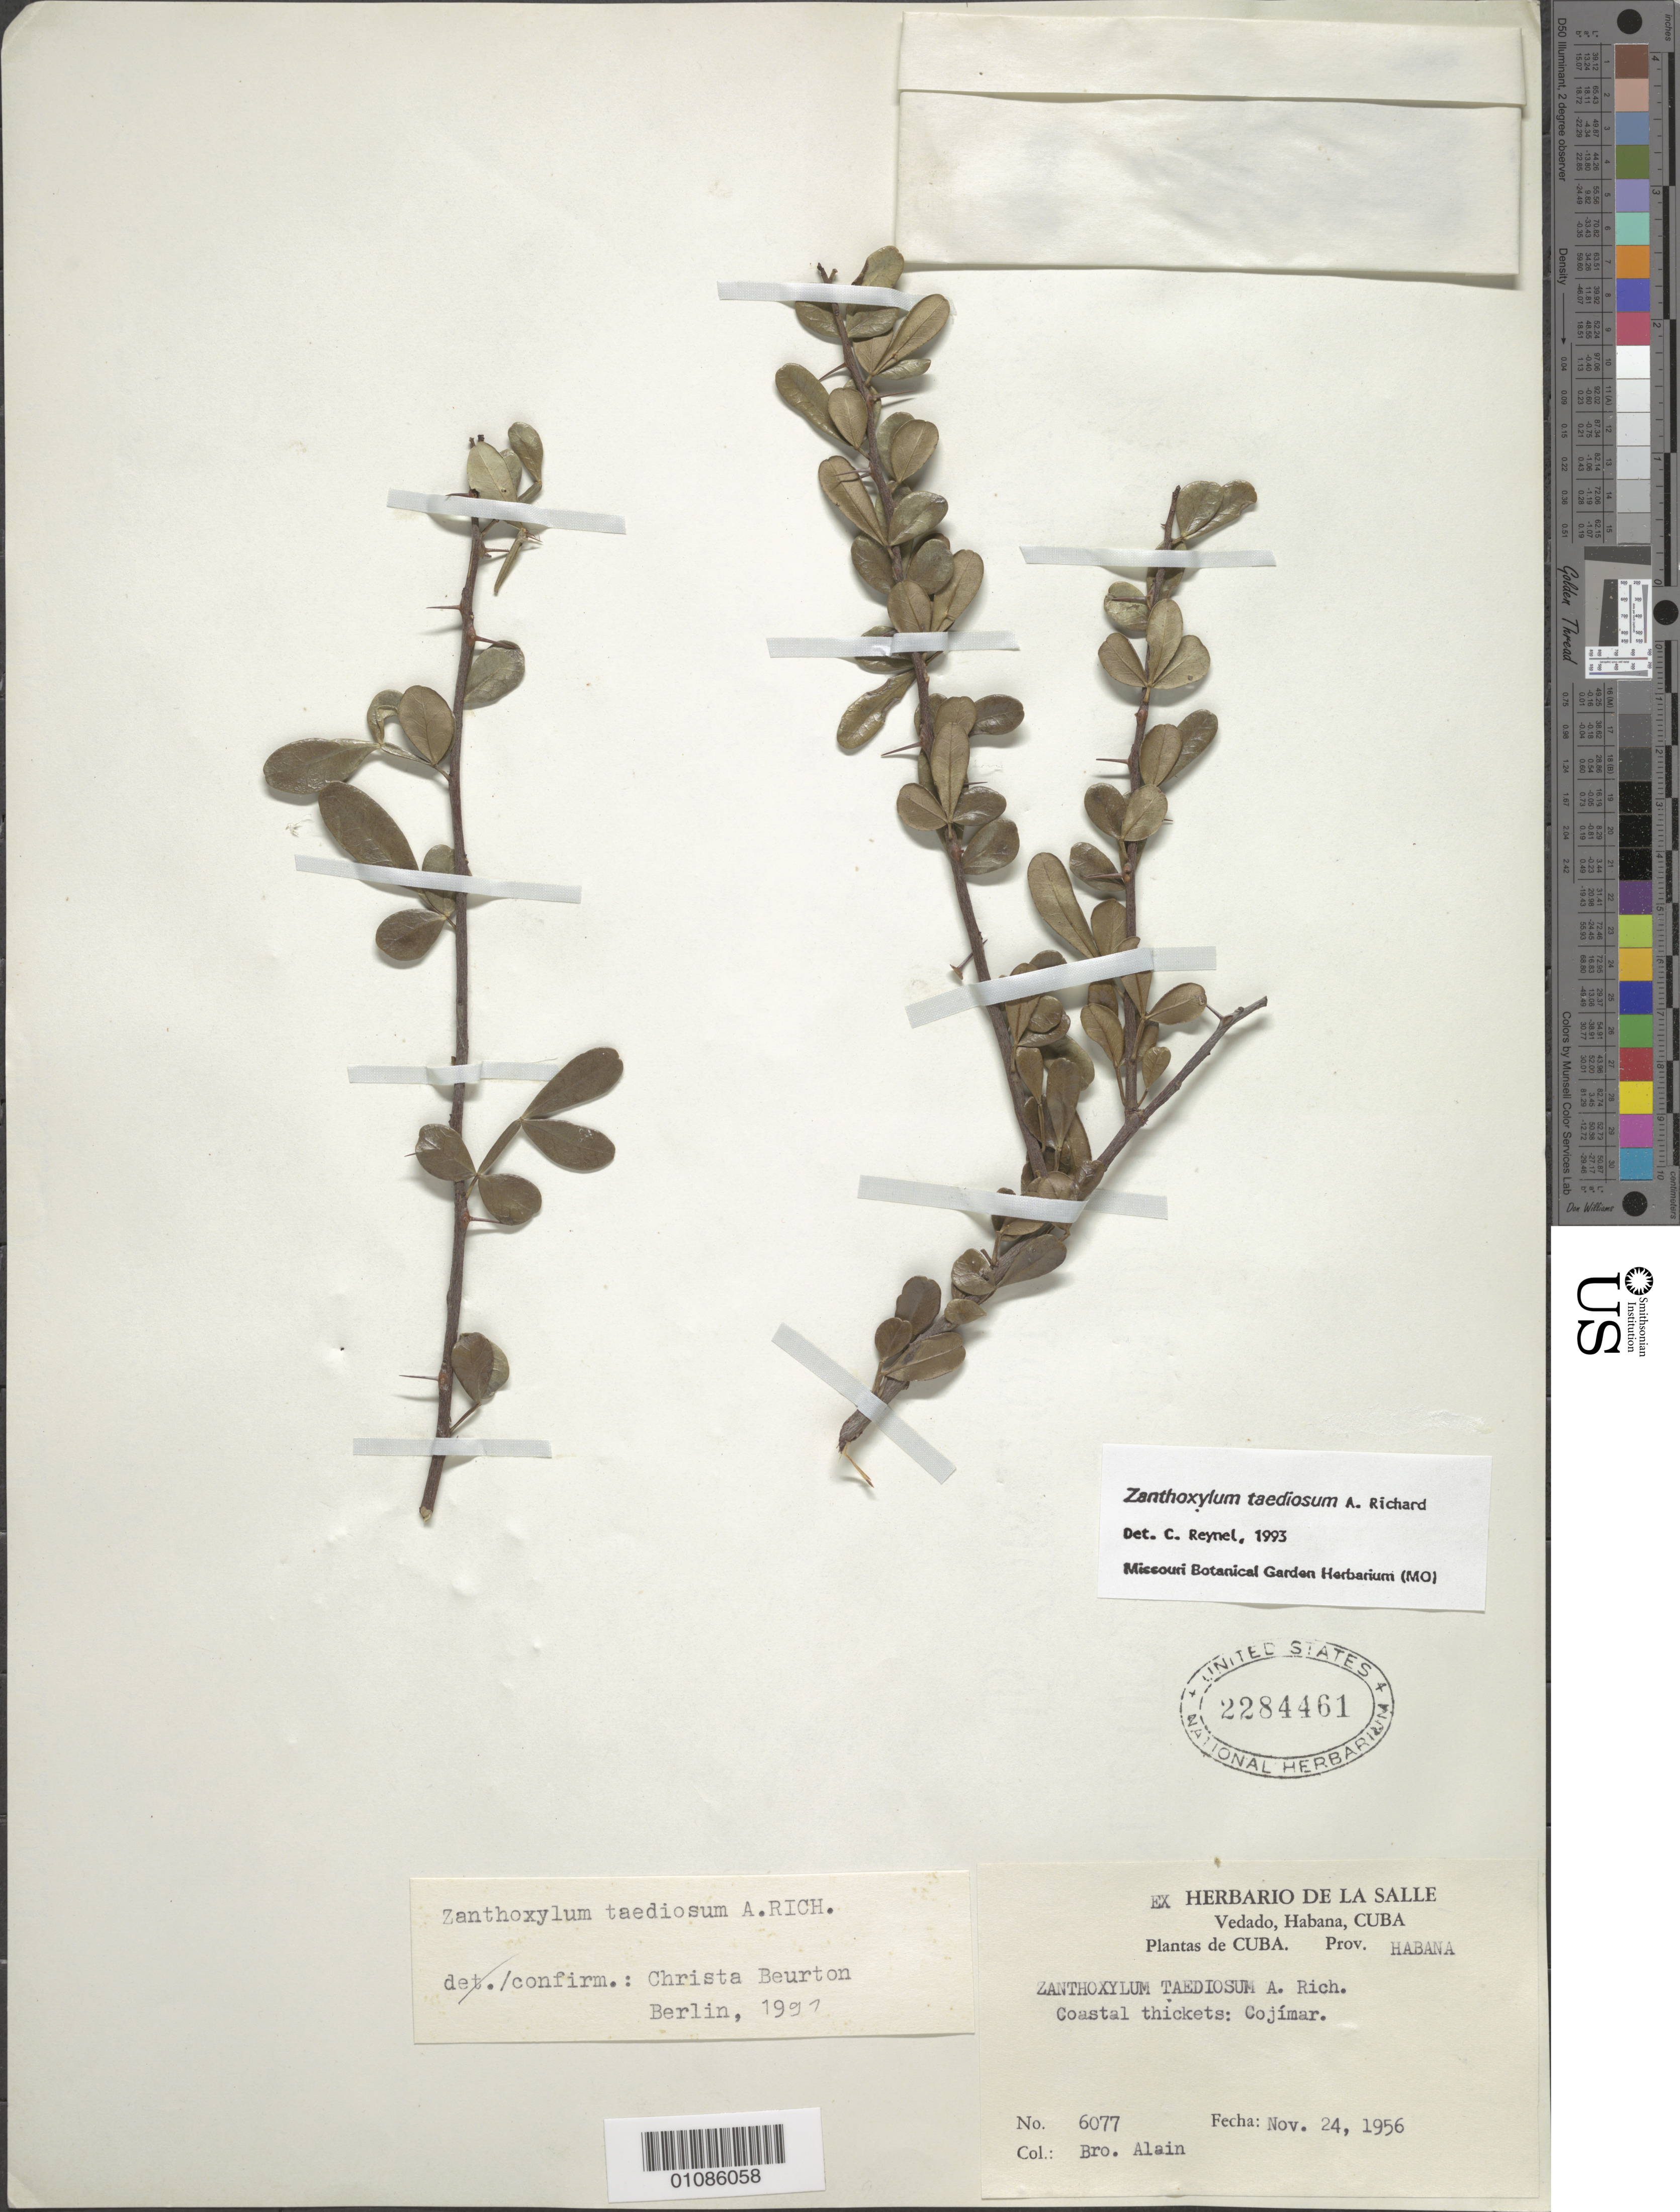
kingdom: Plantae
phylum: Tracheophyta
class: Magnoliopsida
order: Sapindales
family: Rutaceae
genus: Zanthoxylum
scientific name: Zanthoxylum taediosum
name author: A. Rich.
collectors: A. H. Liogier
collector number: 6077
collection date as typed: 24 Nov 1956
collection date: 1956-11-24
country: Cuba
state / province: La Habana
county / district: Municipio Habana del Este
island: Cuba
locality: Cojimar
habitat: Coastal thickets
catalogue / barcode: US 2284461